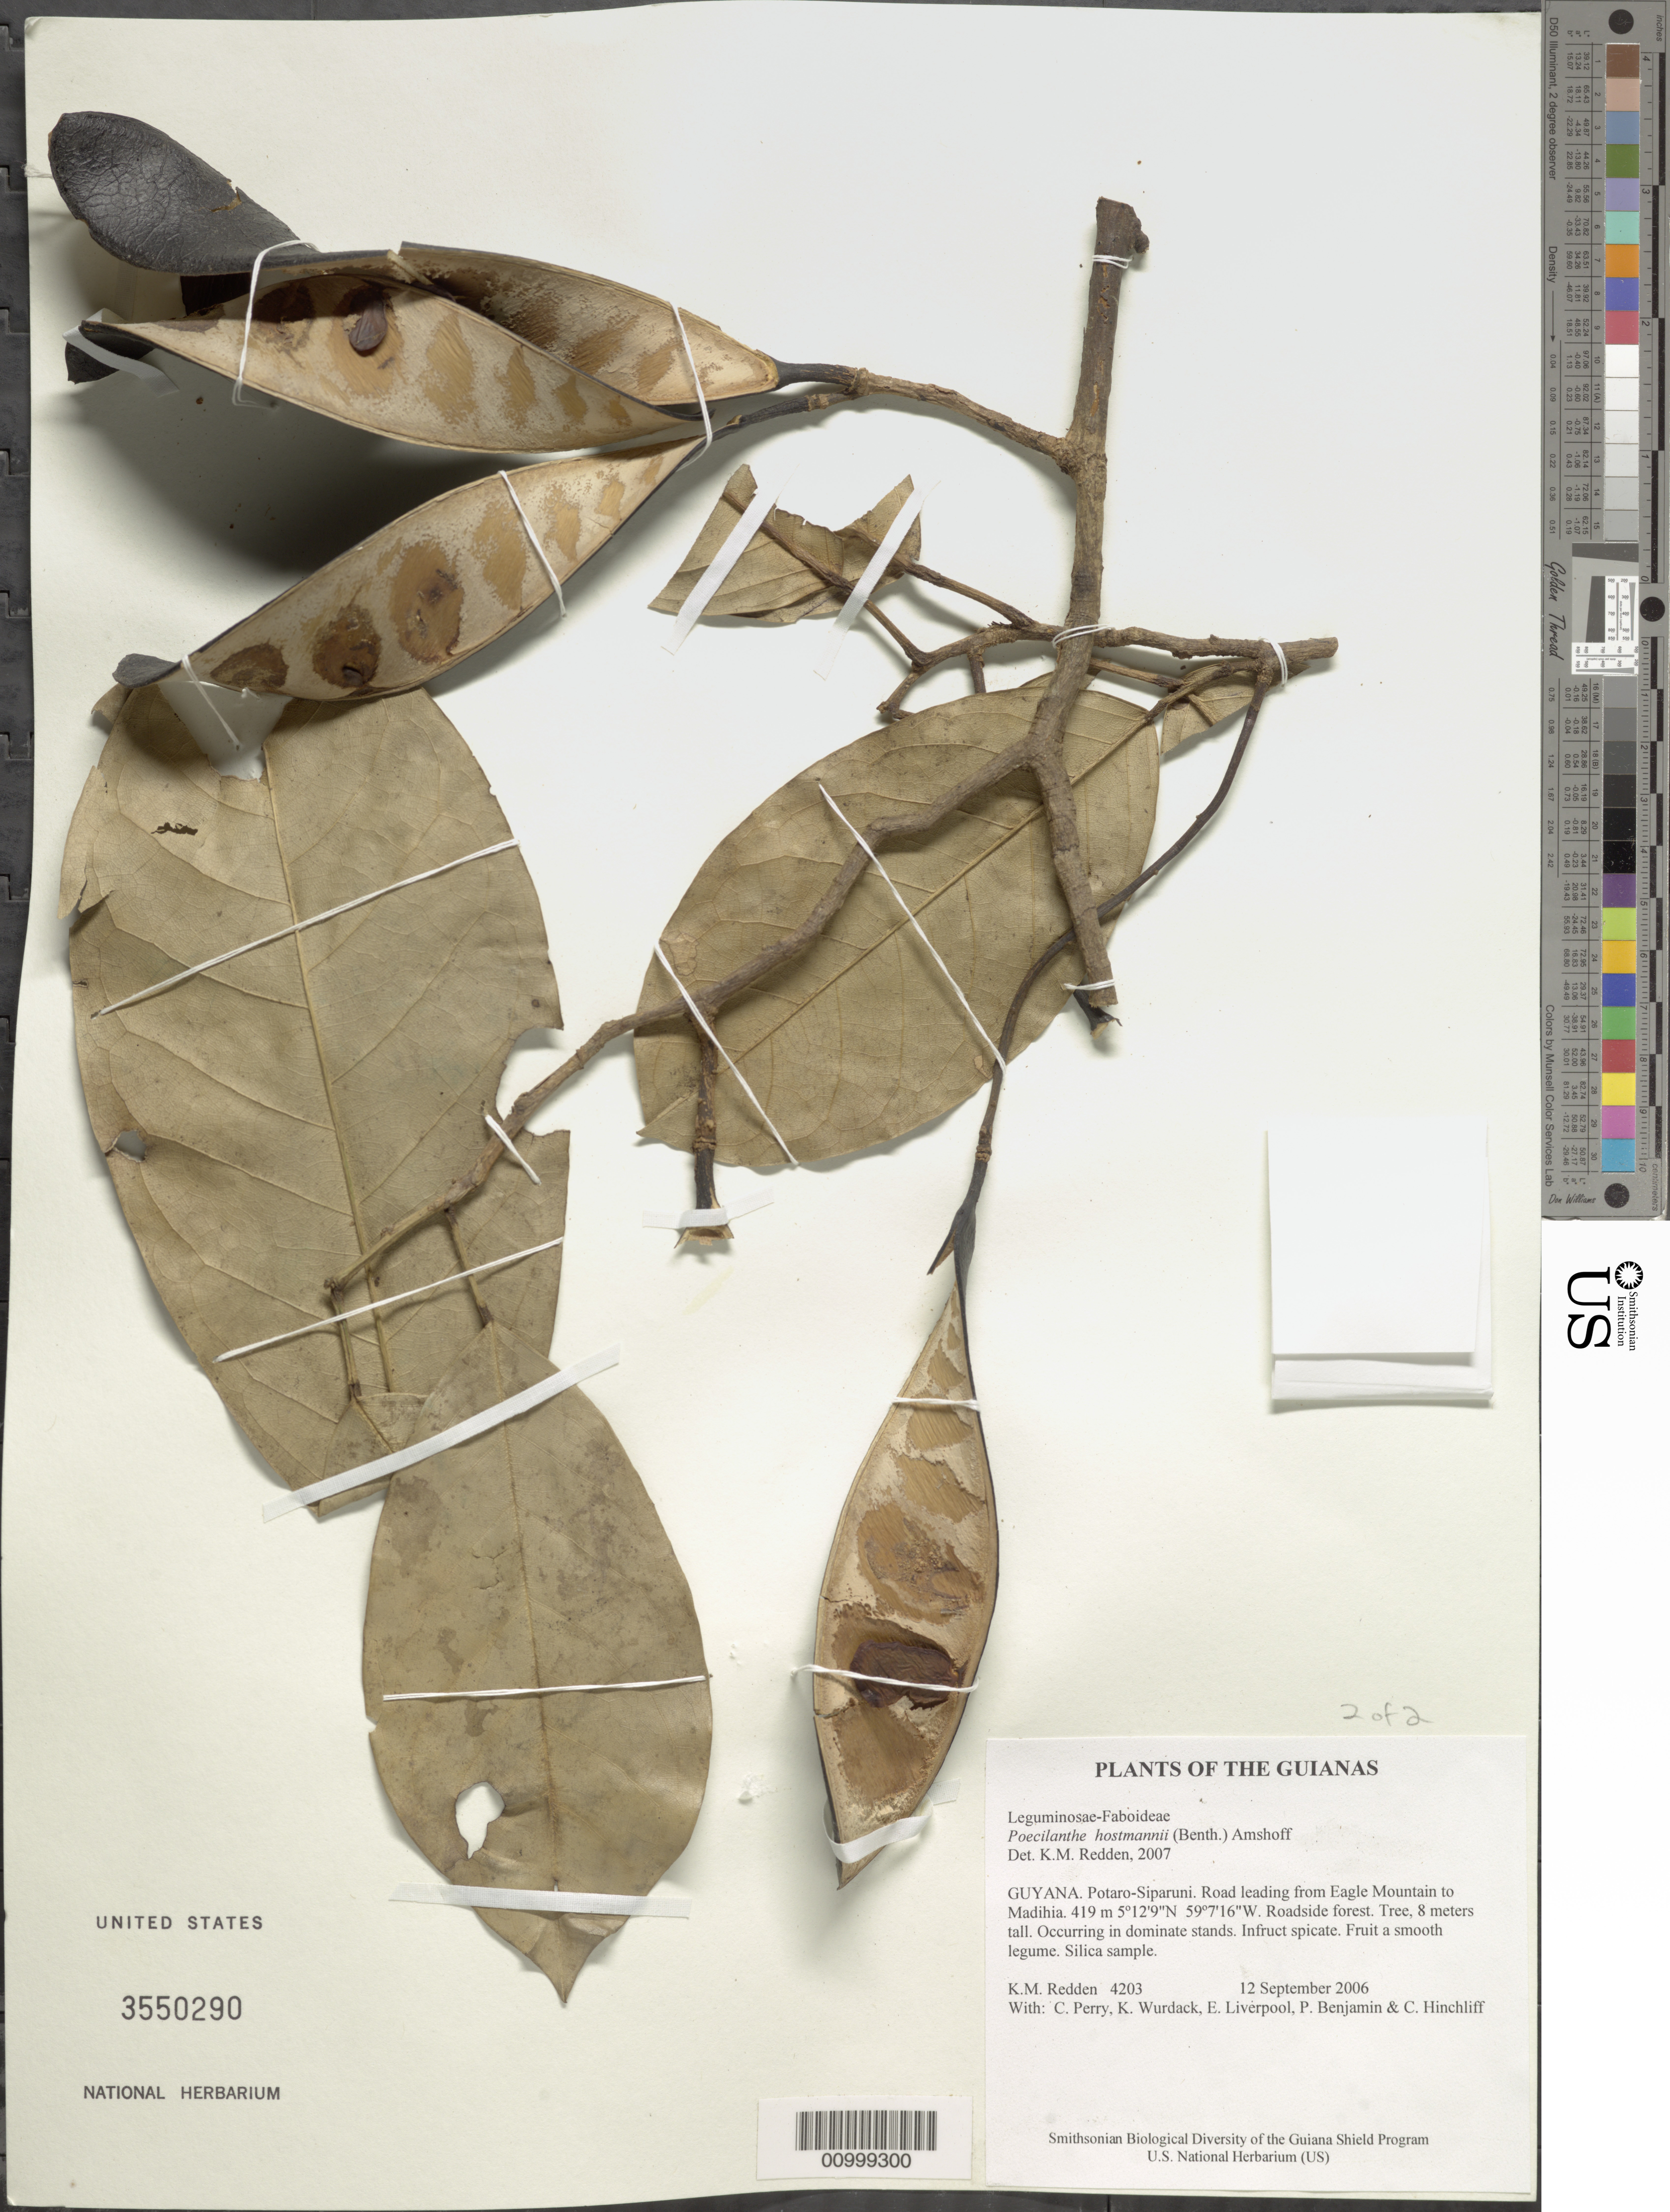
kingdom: Plantae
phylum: Tracheophyta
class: Magnoliopsida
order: Fabales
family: Fabaceae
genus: Limadendron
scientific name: Limadendron hostmannii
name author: (Benth.) Meireles & A.M.G. Azevedo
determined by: U.S. National Herbarium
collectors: K. M. Redden, C. Perry, K. Wurdack, E. Liverpool, P. Benjamin & C. E. Hinchliff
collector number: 4203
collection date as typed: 12 September 2006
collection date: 2006-09-12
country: Guyana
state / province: Potaro-Siparuni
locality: Road leading from Eagle Mountain to Madihia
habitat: Roadside forest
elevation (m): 419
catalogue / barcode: US 3550290